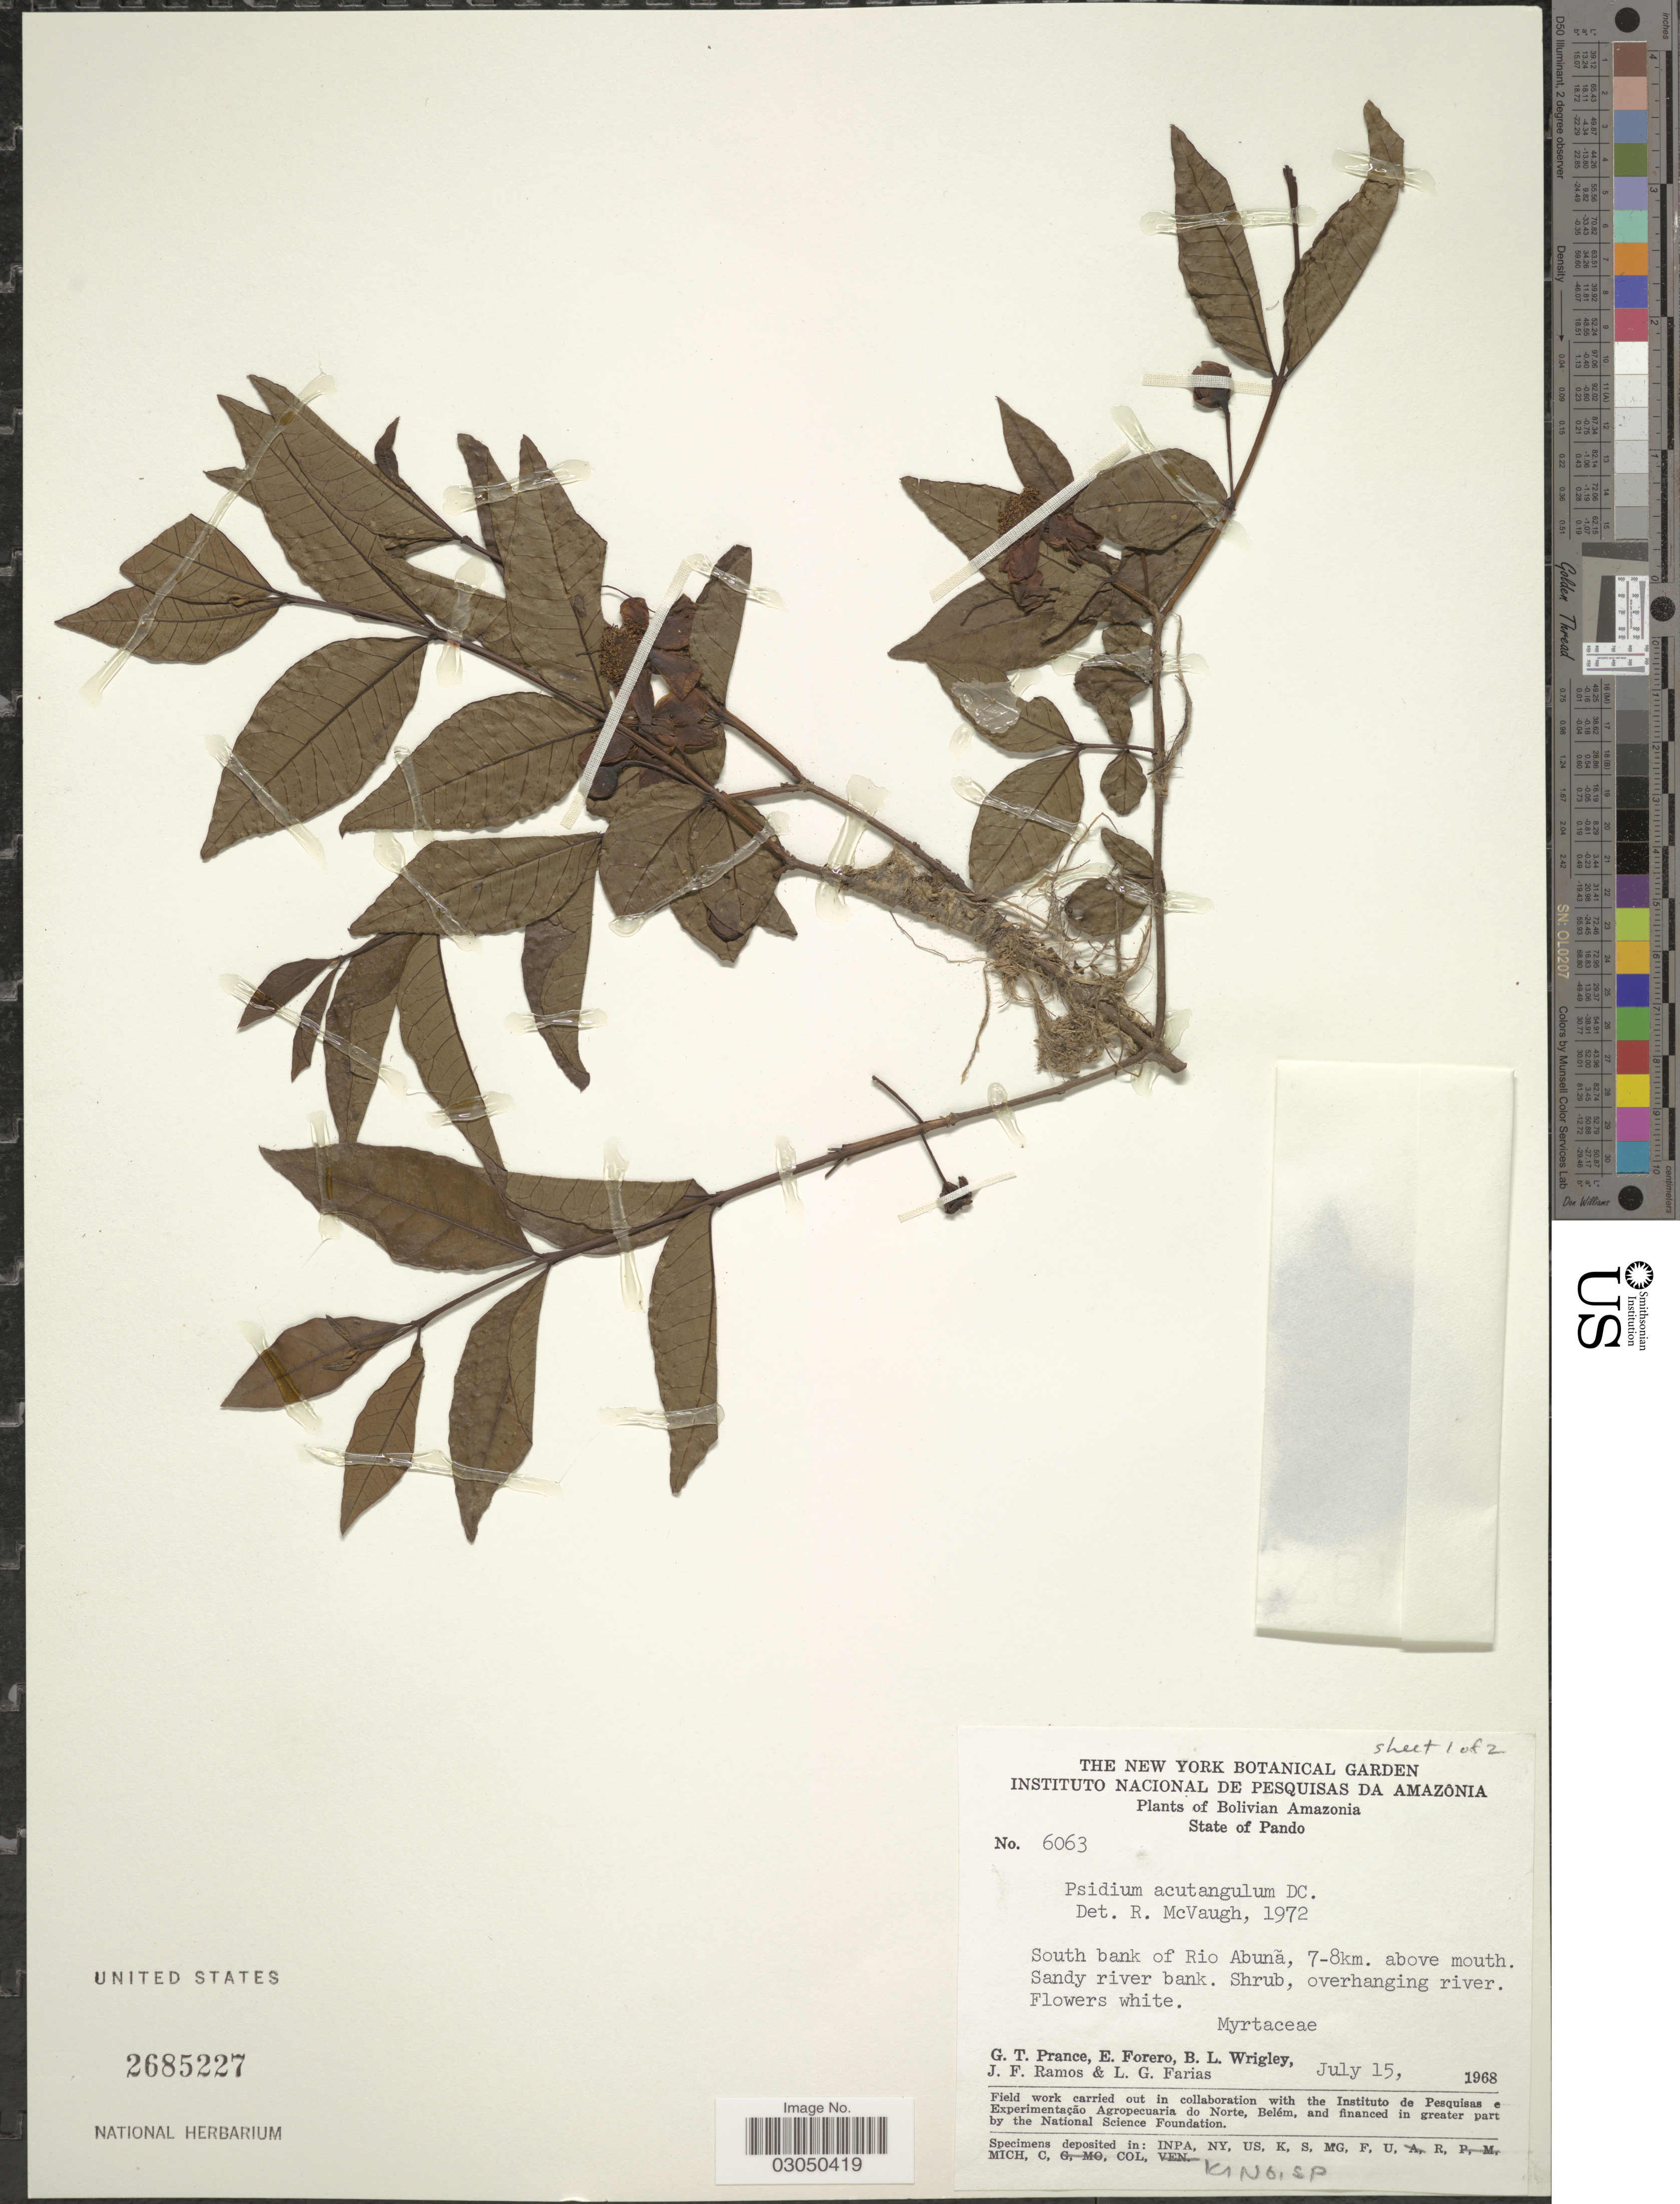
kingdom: Plantae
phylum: Tracheophyta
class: Magnoliopsida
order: Myrtales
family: Myrtaceae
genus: Psidium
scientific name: Psidium acutangulum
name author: (DC.) DC.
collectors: G. T. Prance, E. Forero, B. L. Wrigley, J. F. Ramos & L. G. Farias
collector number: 6063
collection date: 1968-07-15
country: Bolivia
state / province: Pando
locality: Bolivian Amazonia. State of Pando. South bank of Rio Abuña, 7-8km. above mouth.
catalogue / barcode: US 2685227